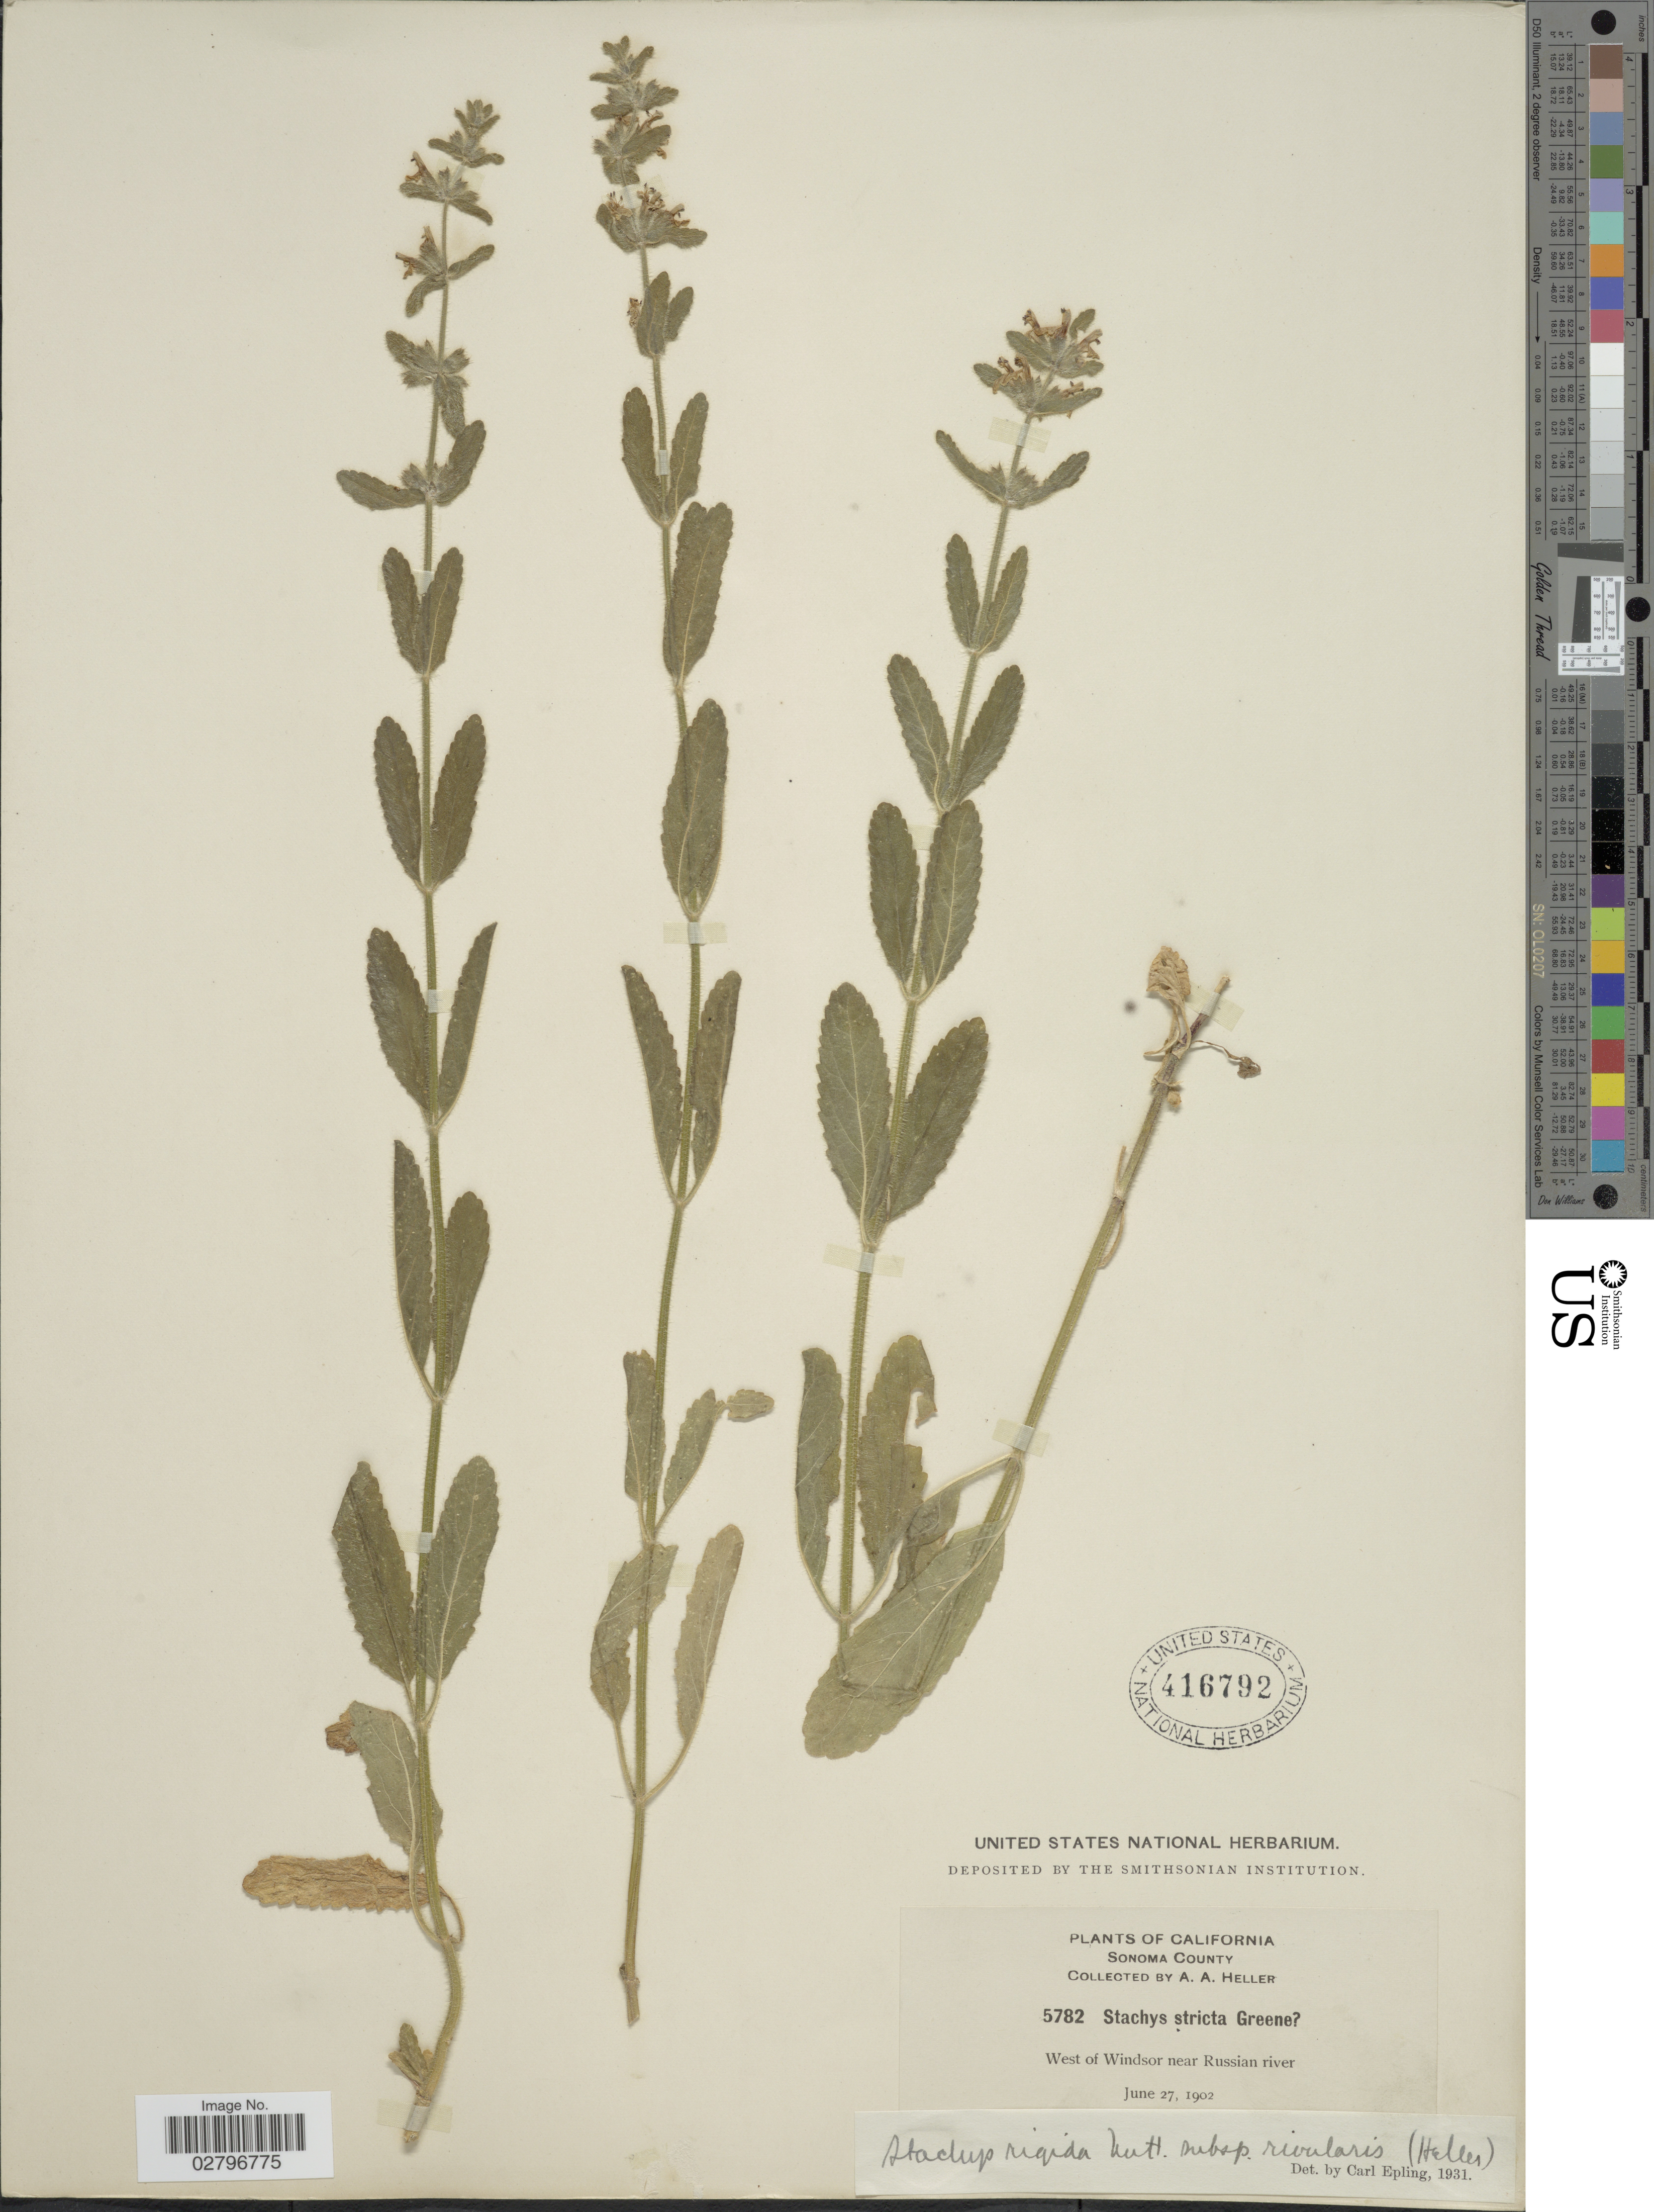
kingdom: Plantae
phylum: Tracheophyta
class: Magnoliopsida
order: Lamiales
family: Lamiaceae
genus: Stachys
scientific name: Stachys rigida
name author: Nutt. ex Benth.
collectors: A. A. Heller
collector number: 5782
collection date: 1902-06-27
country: United States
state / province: California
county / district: Sonoma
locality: Sonoma County, West of Windsor near Russian river.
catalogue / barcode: US 416792